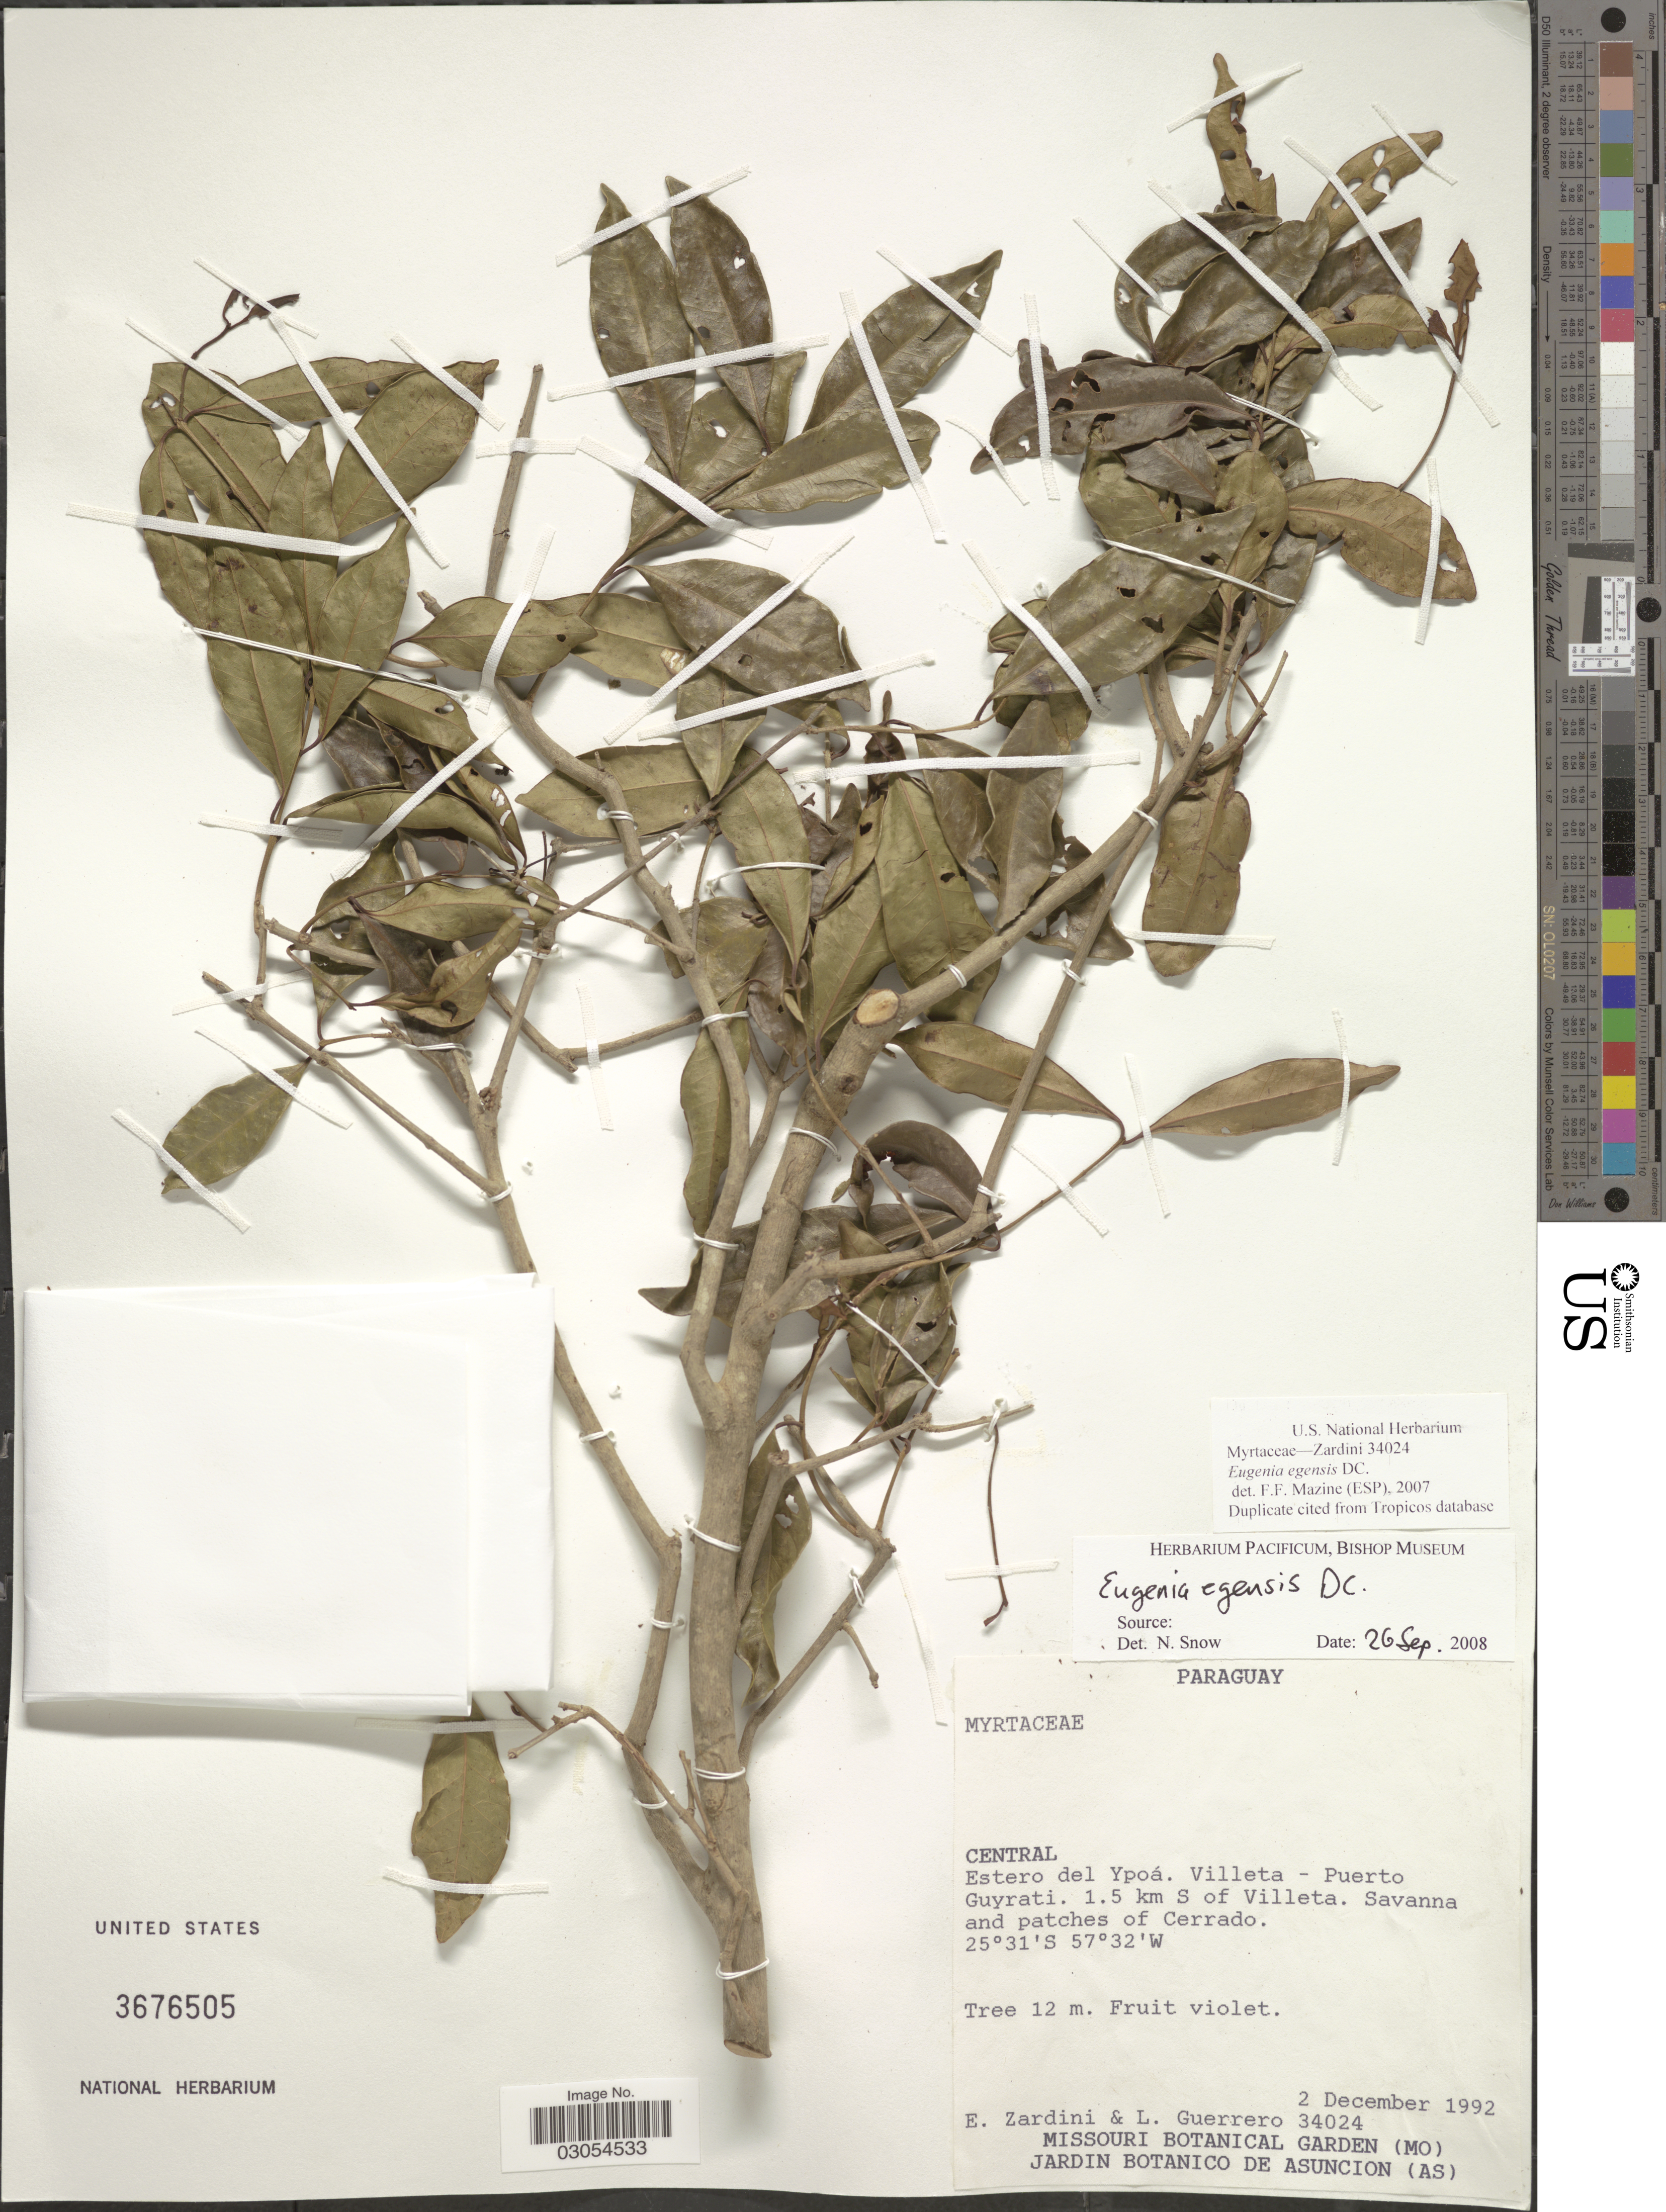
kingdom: Plantae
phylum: Tracheophyta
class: Magnoliopsida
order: Myrtales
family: Myrtaceae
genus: Eugenia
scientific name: Eugenia egensis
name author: DC.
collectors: E. M. Zardini & L. Guerrero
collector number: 34024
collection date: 1992-12-02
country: Paraguay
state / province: Central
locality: Estero del Ypoá. Villeta - Puerto Guyrati. 1.5 km S of Villeta. Savanna and patches of Cerrado.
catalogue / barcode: US 3676505